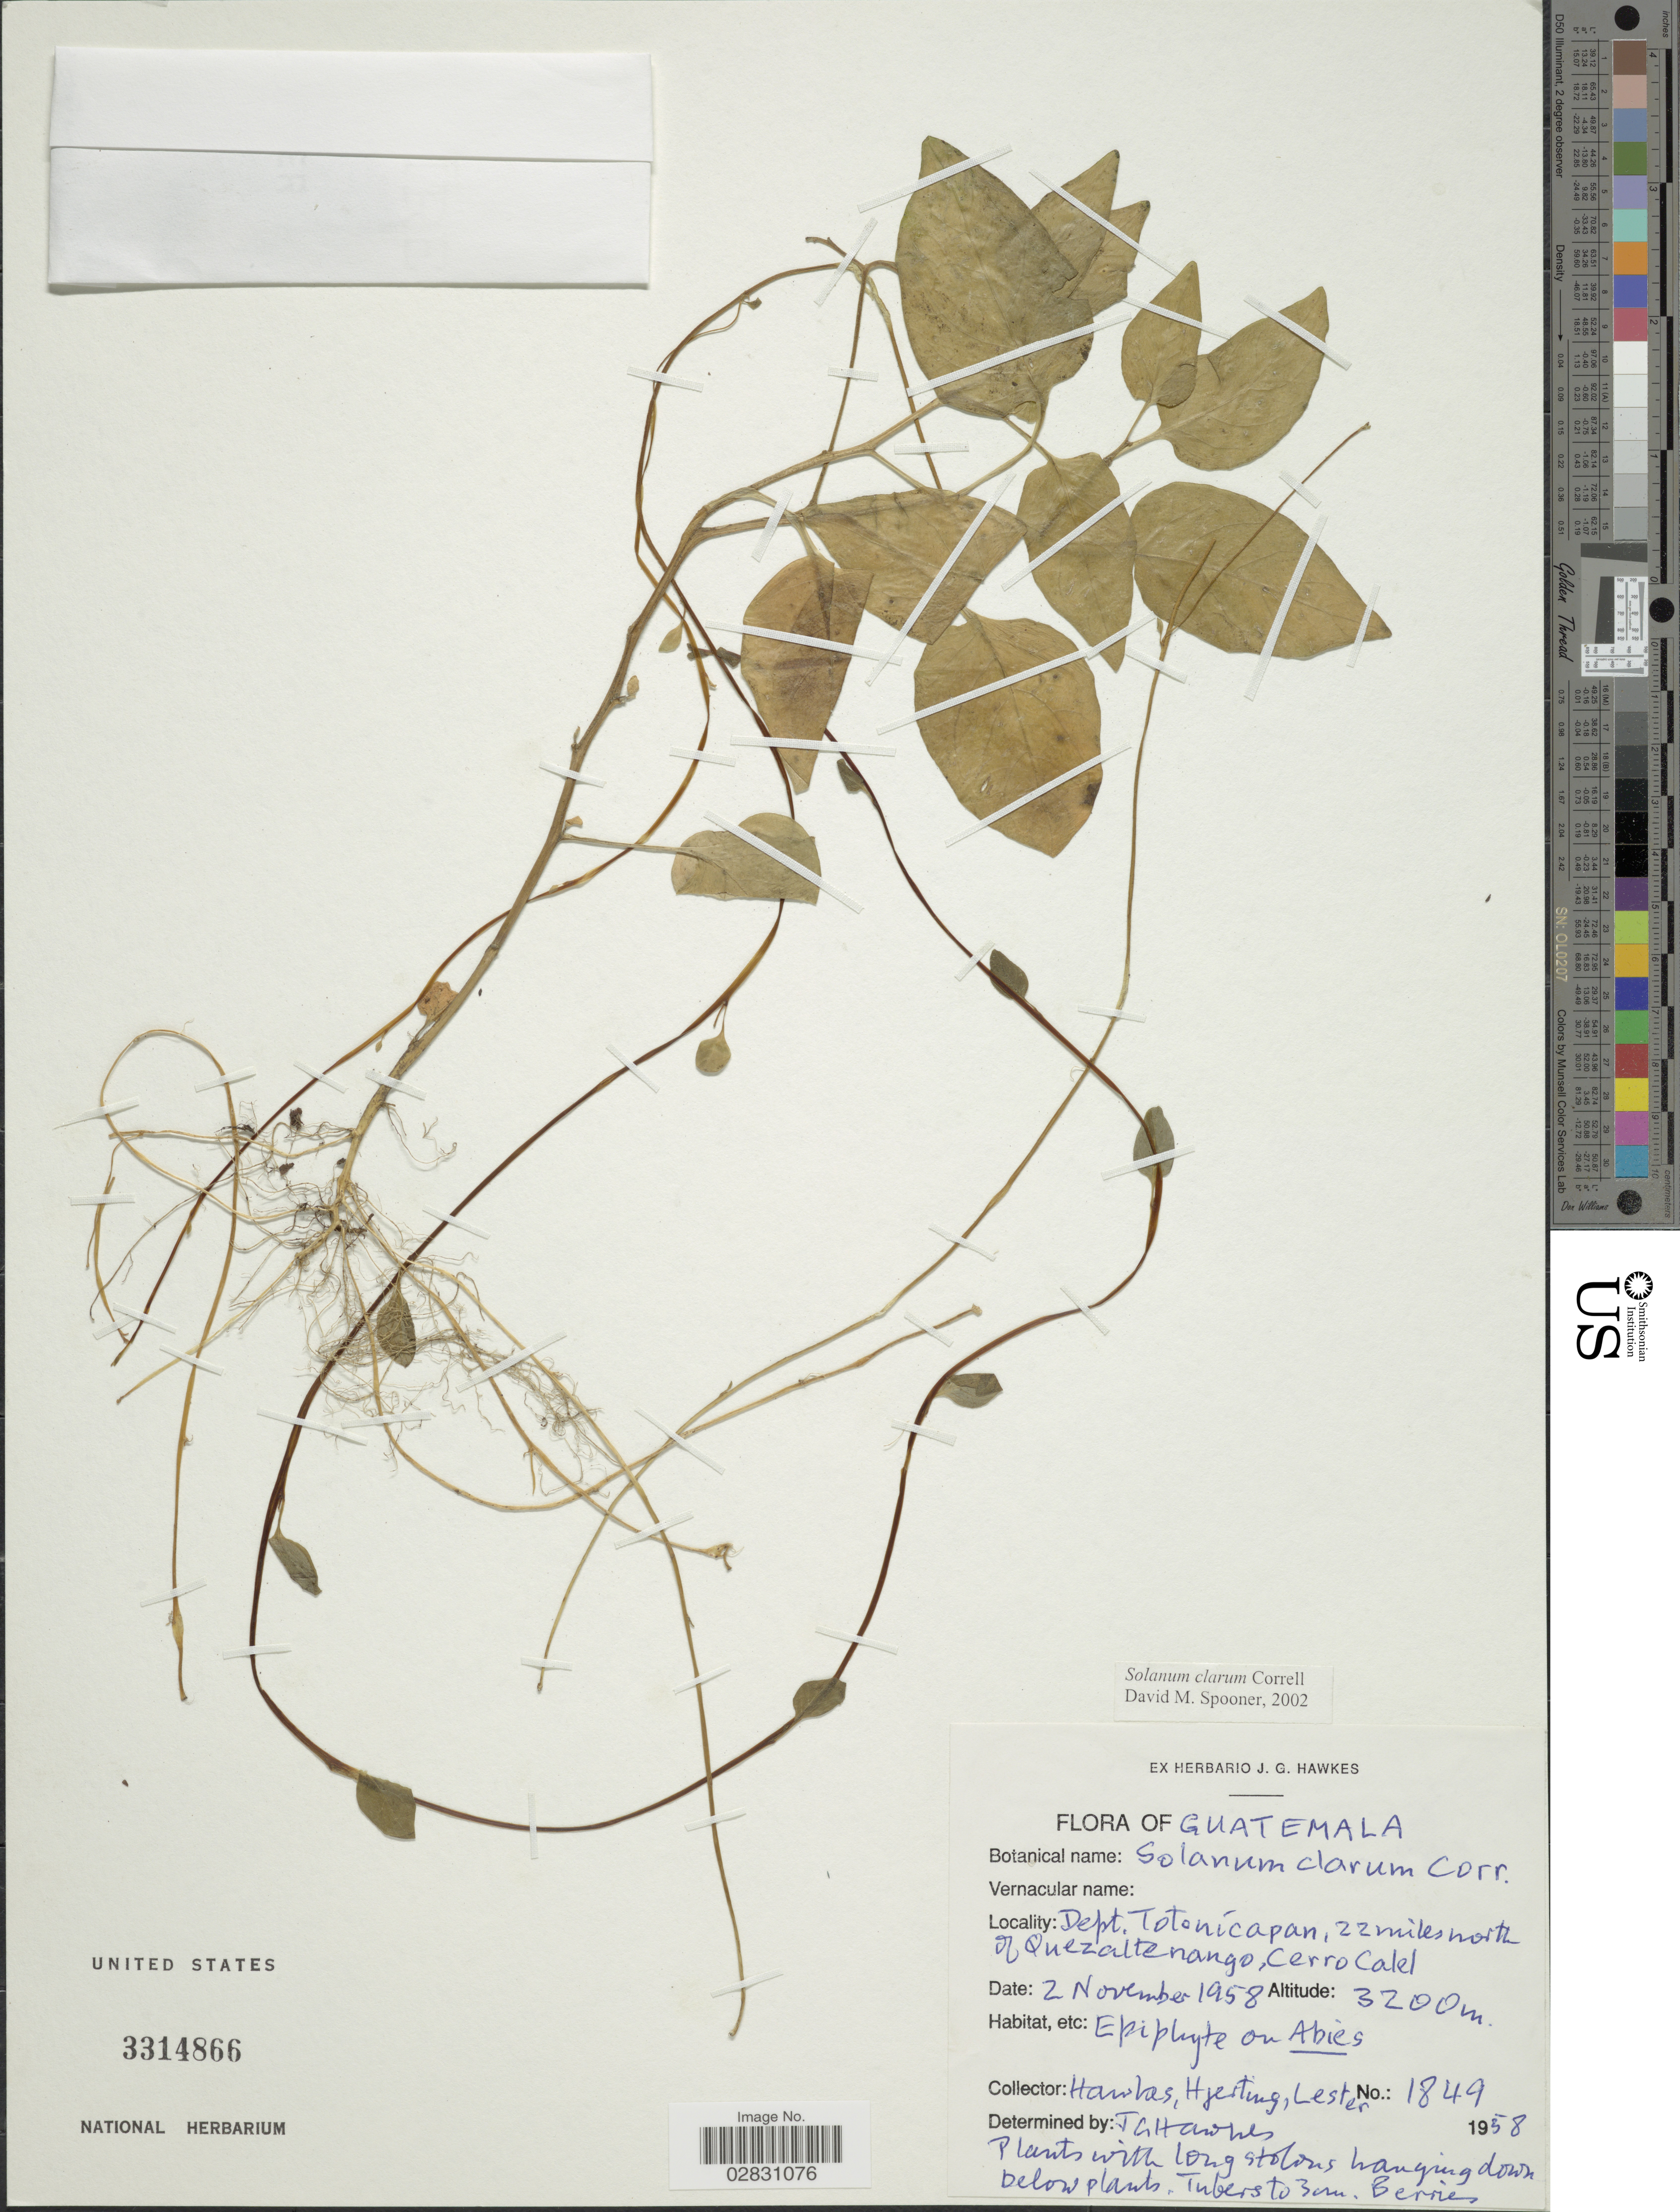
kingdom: Plantae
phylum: Tracheophyta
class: Magnoliopsida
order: Solanales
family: Solanaceae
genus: Solanum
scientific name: Solanum clarum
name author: Correll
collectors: J. Hawkes, -- Hjerting & -- Lester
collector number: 1849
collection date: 1958-11-02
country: Guatemala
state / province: Totonicapan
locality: Dept. Totonícapan, 22 miles north of Quezaltenango, Cerro Calel.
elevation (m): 3200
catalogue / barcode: US 3314866